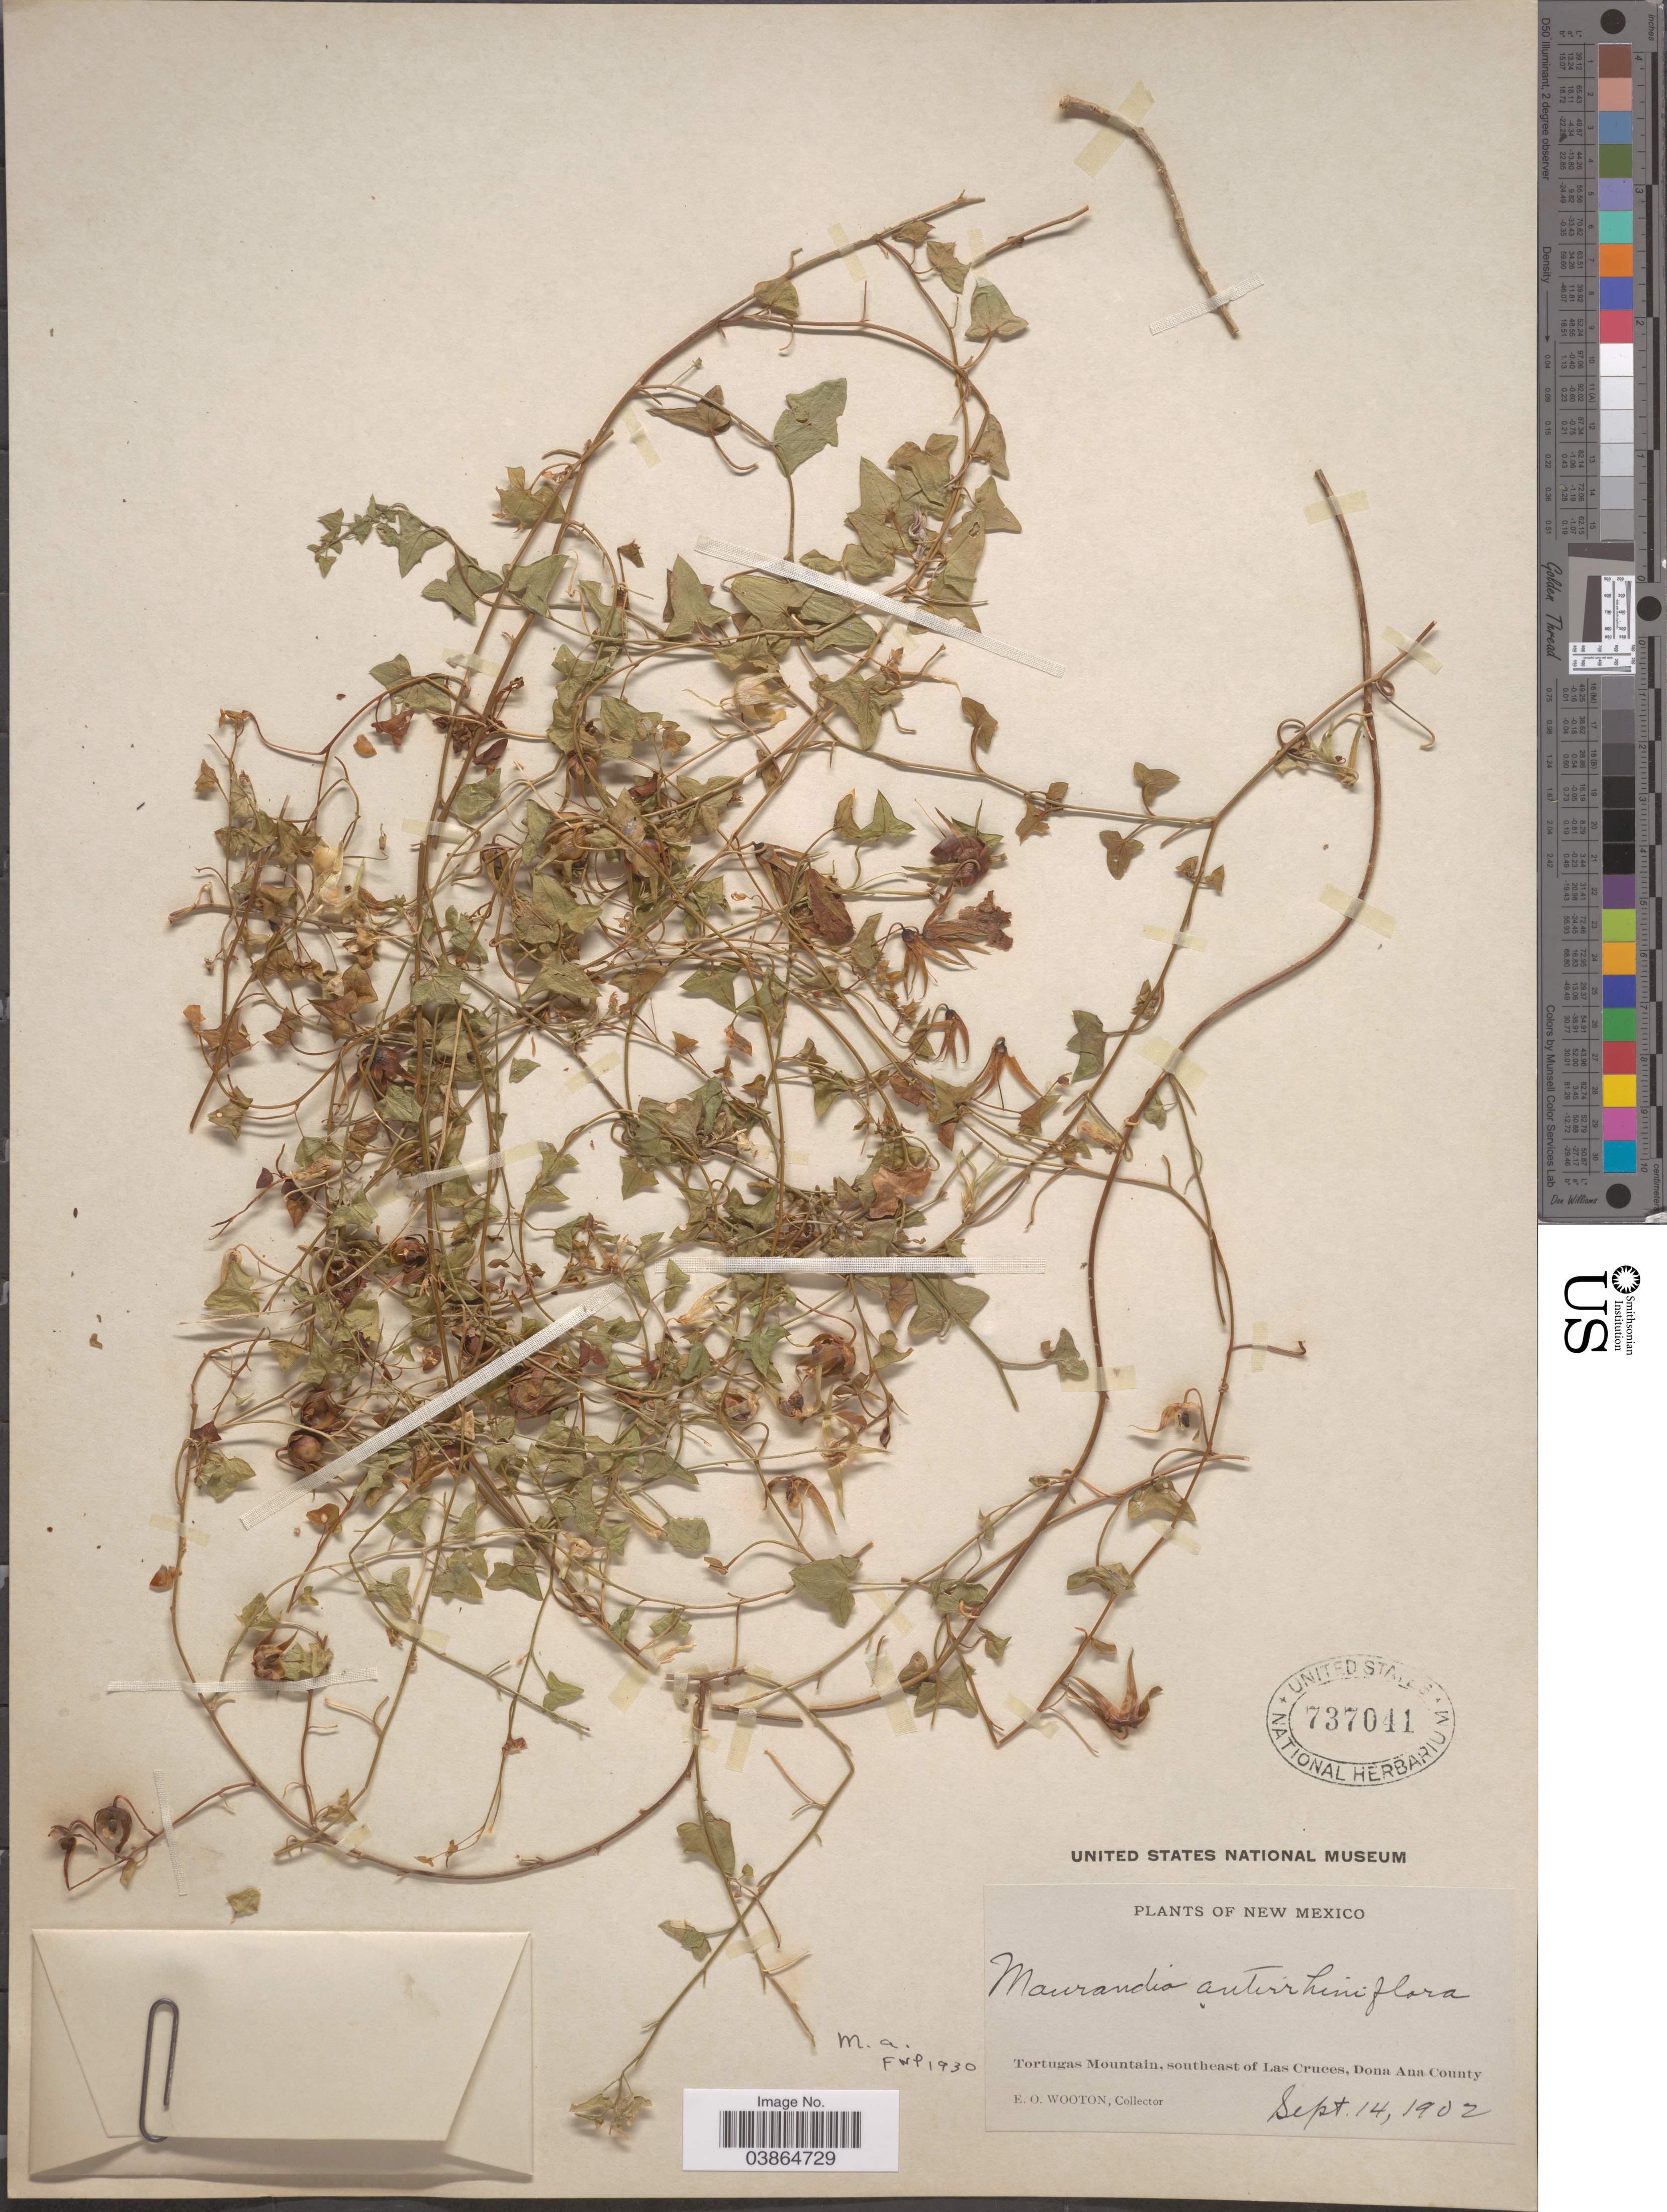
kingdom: Plantae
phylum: Tracheophyta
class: Magnoliopsida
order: Lamiales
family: Plantaginaceae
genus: Maurandya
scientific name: Maurandya antirrhiniflora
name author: Humb. & Bonpl. ex Willd.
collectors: E. O. Wooton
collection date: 1902-09-14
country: United States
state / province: New Mexico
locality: Tortugas Mountain, southeast of Las Cruces, Dona Ana County.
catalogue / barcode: US 737041